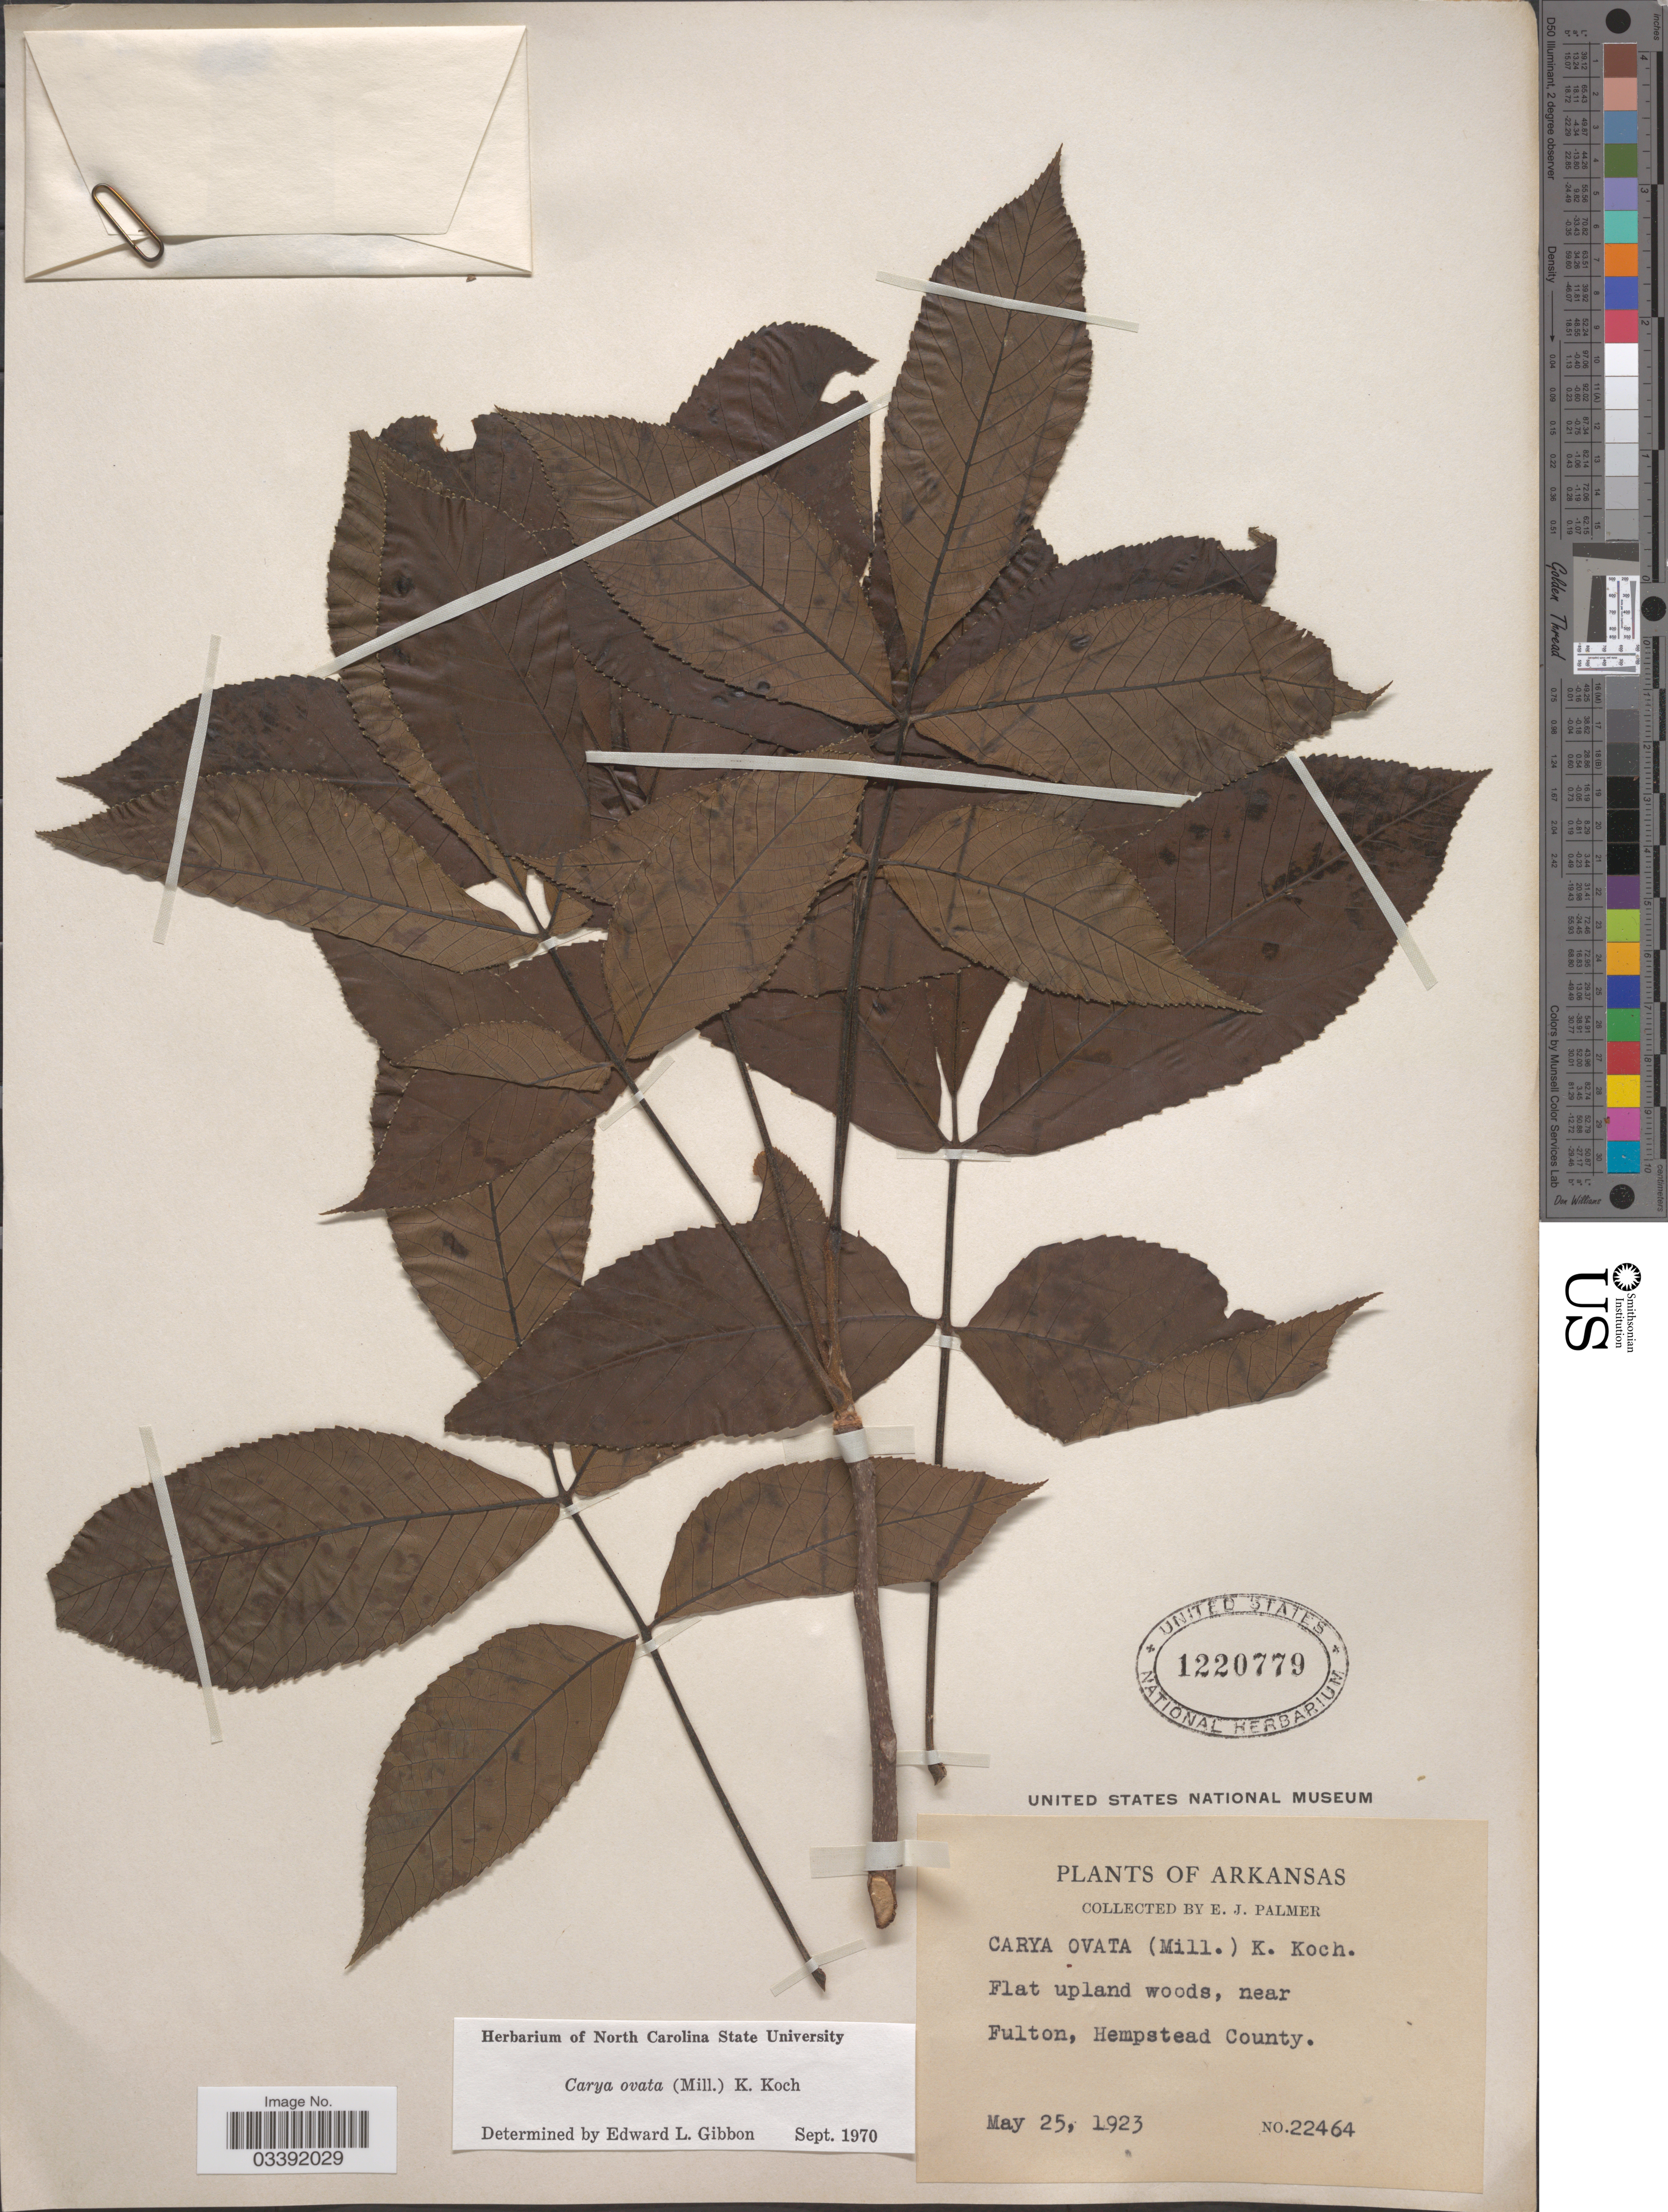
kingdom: Plantae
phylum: Tracheophyta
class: Magnoliopsida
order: Fagales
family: Juglandaceae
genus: Carya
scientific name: Carya ovata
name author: (Mill.) K. Koch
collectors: E. J. Palmer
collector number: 22464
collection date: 1923-05-25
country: United States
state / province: Arkansas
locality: Near Fulton, Hempstead County.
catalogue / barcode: US 1220779